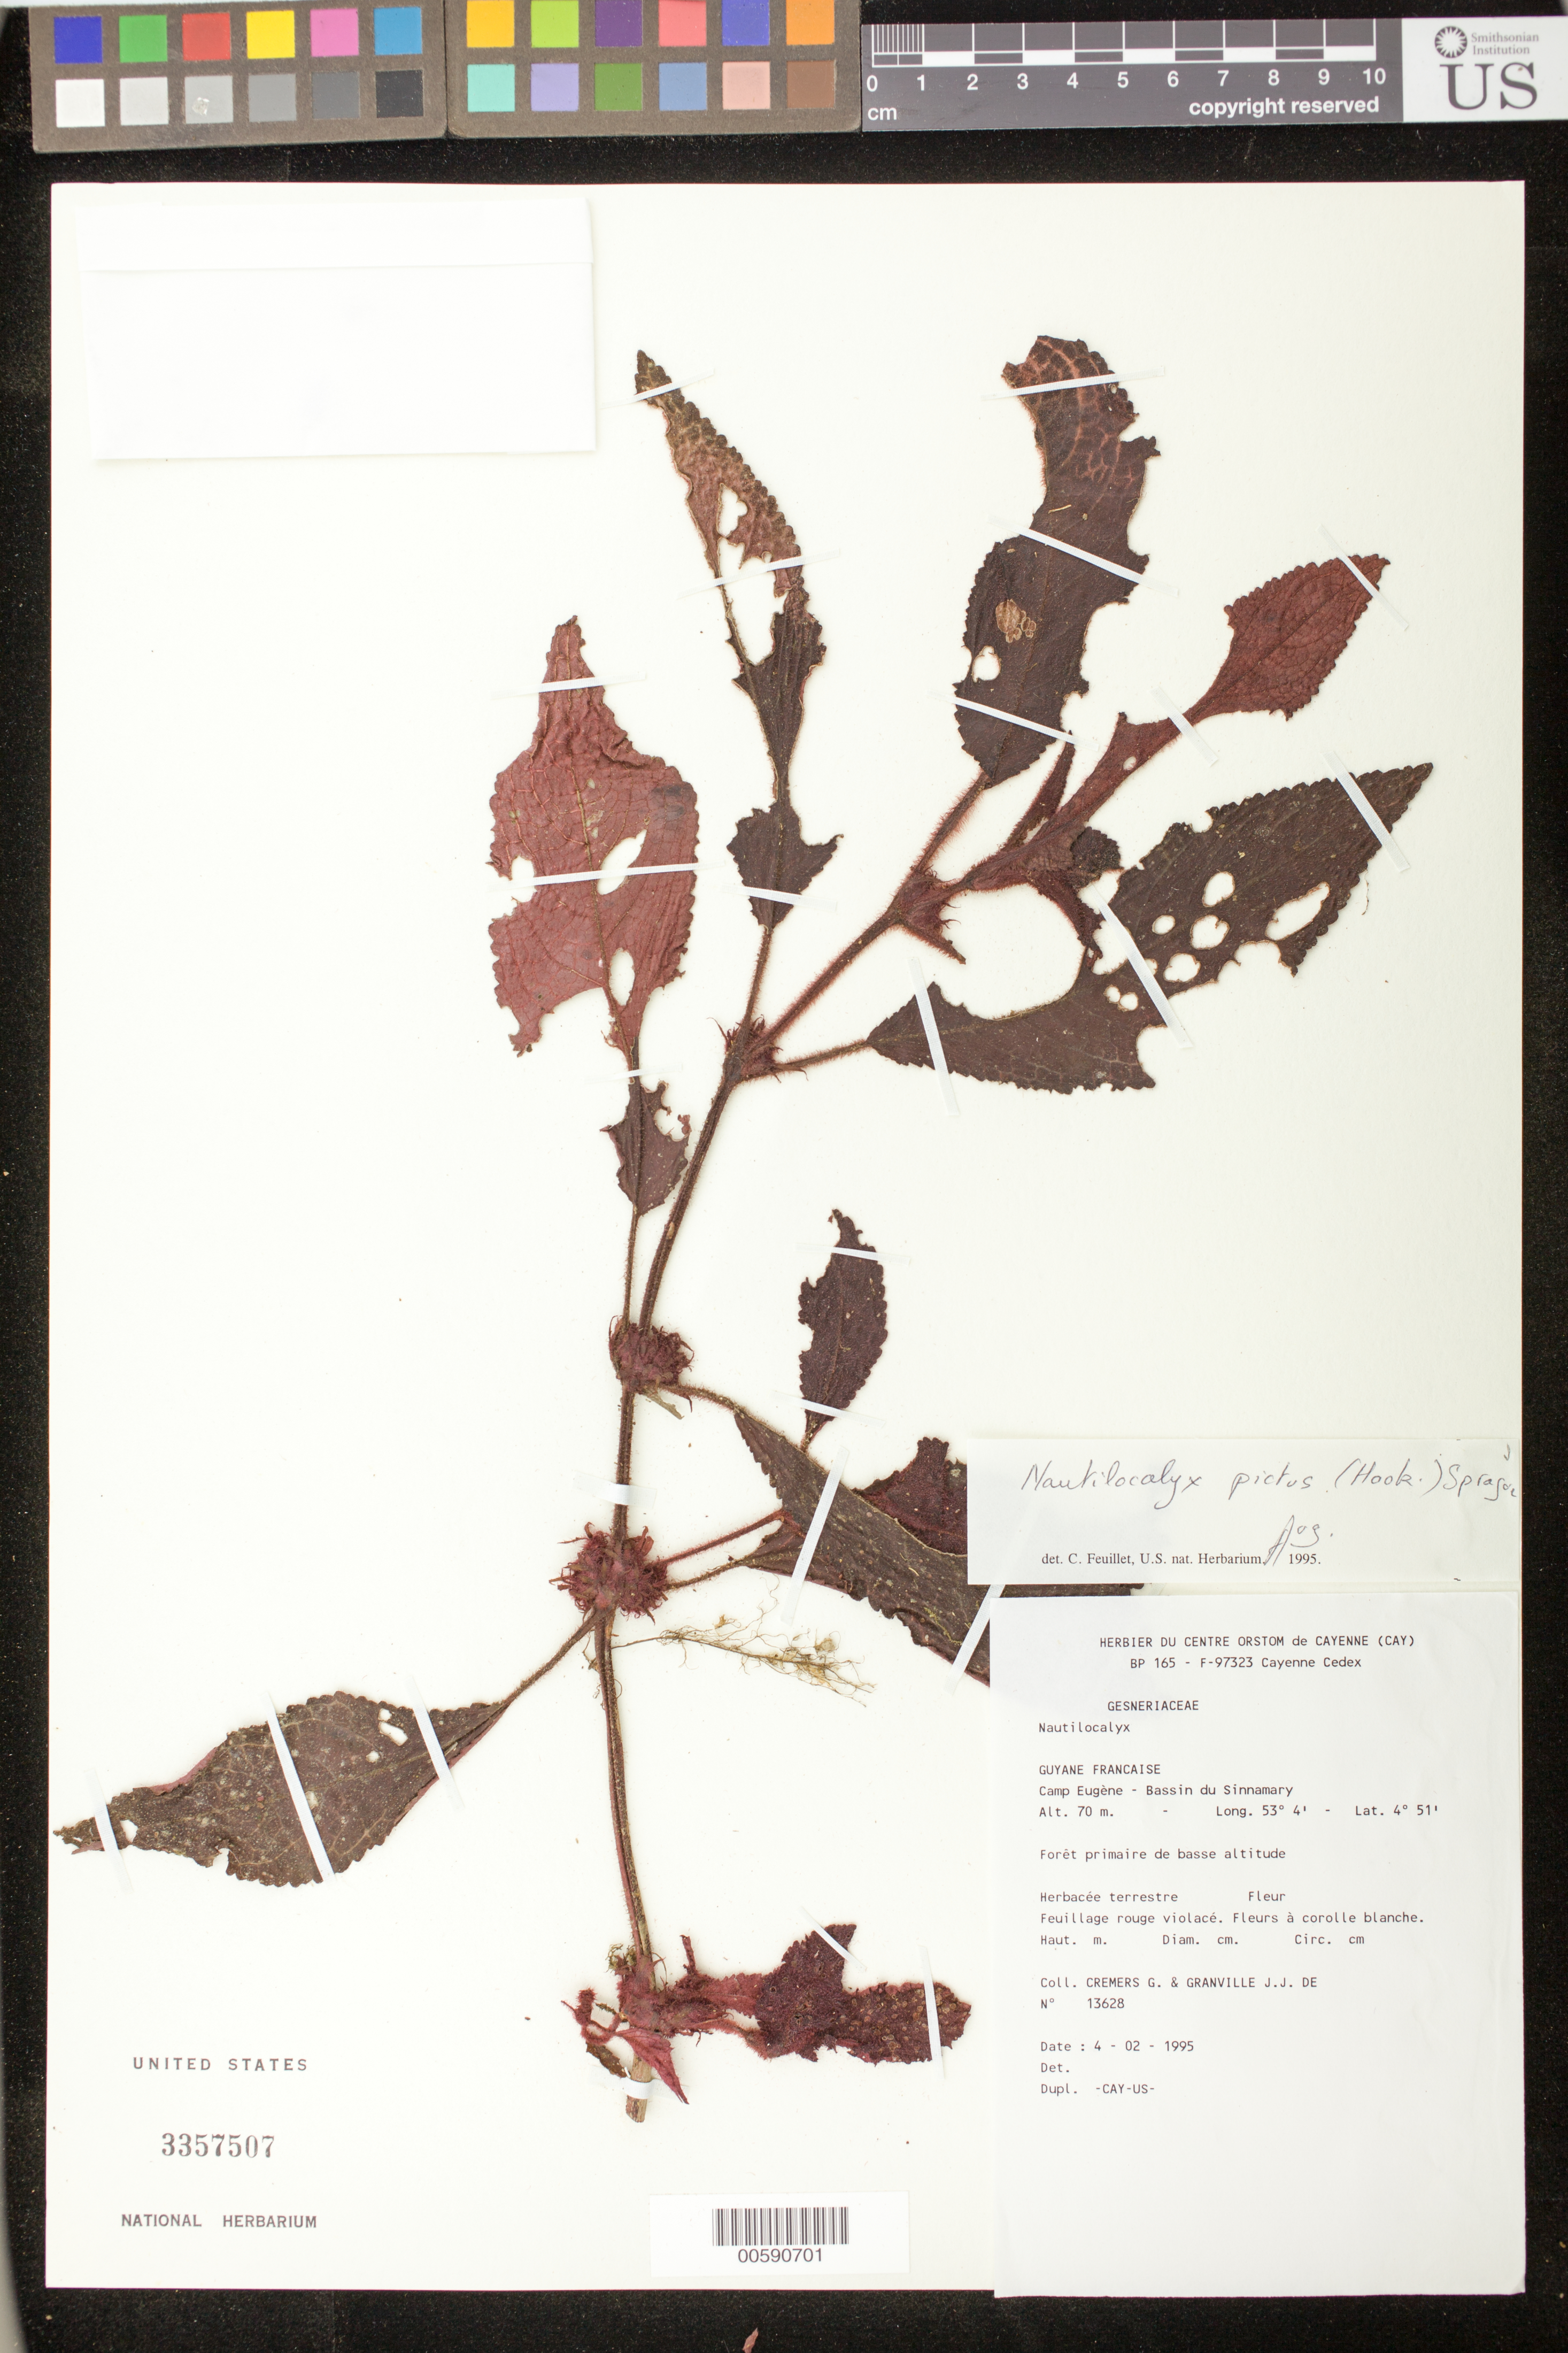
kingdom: Plantae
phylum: Tracheophyta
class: Magnoliopsida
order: Lamiales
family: Gesneriaceae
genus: Nautilocalyx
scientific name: Nautilocalyx pictus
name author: (Hook.) Sprague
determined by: Skog, Laurence E.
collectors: G. Cremers & J.-J. de Granville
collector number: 13628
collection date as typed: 04 Feb 1995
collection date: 1995-02-04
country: French Guiana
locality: Camp Eugène, bassin du Sinnamary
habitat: Forêt primaire de basse altitude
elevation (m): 70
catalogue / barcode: US 3357507